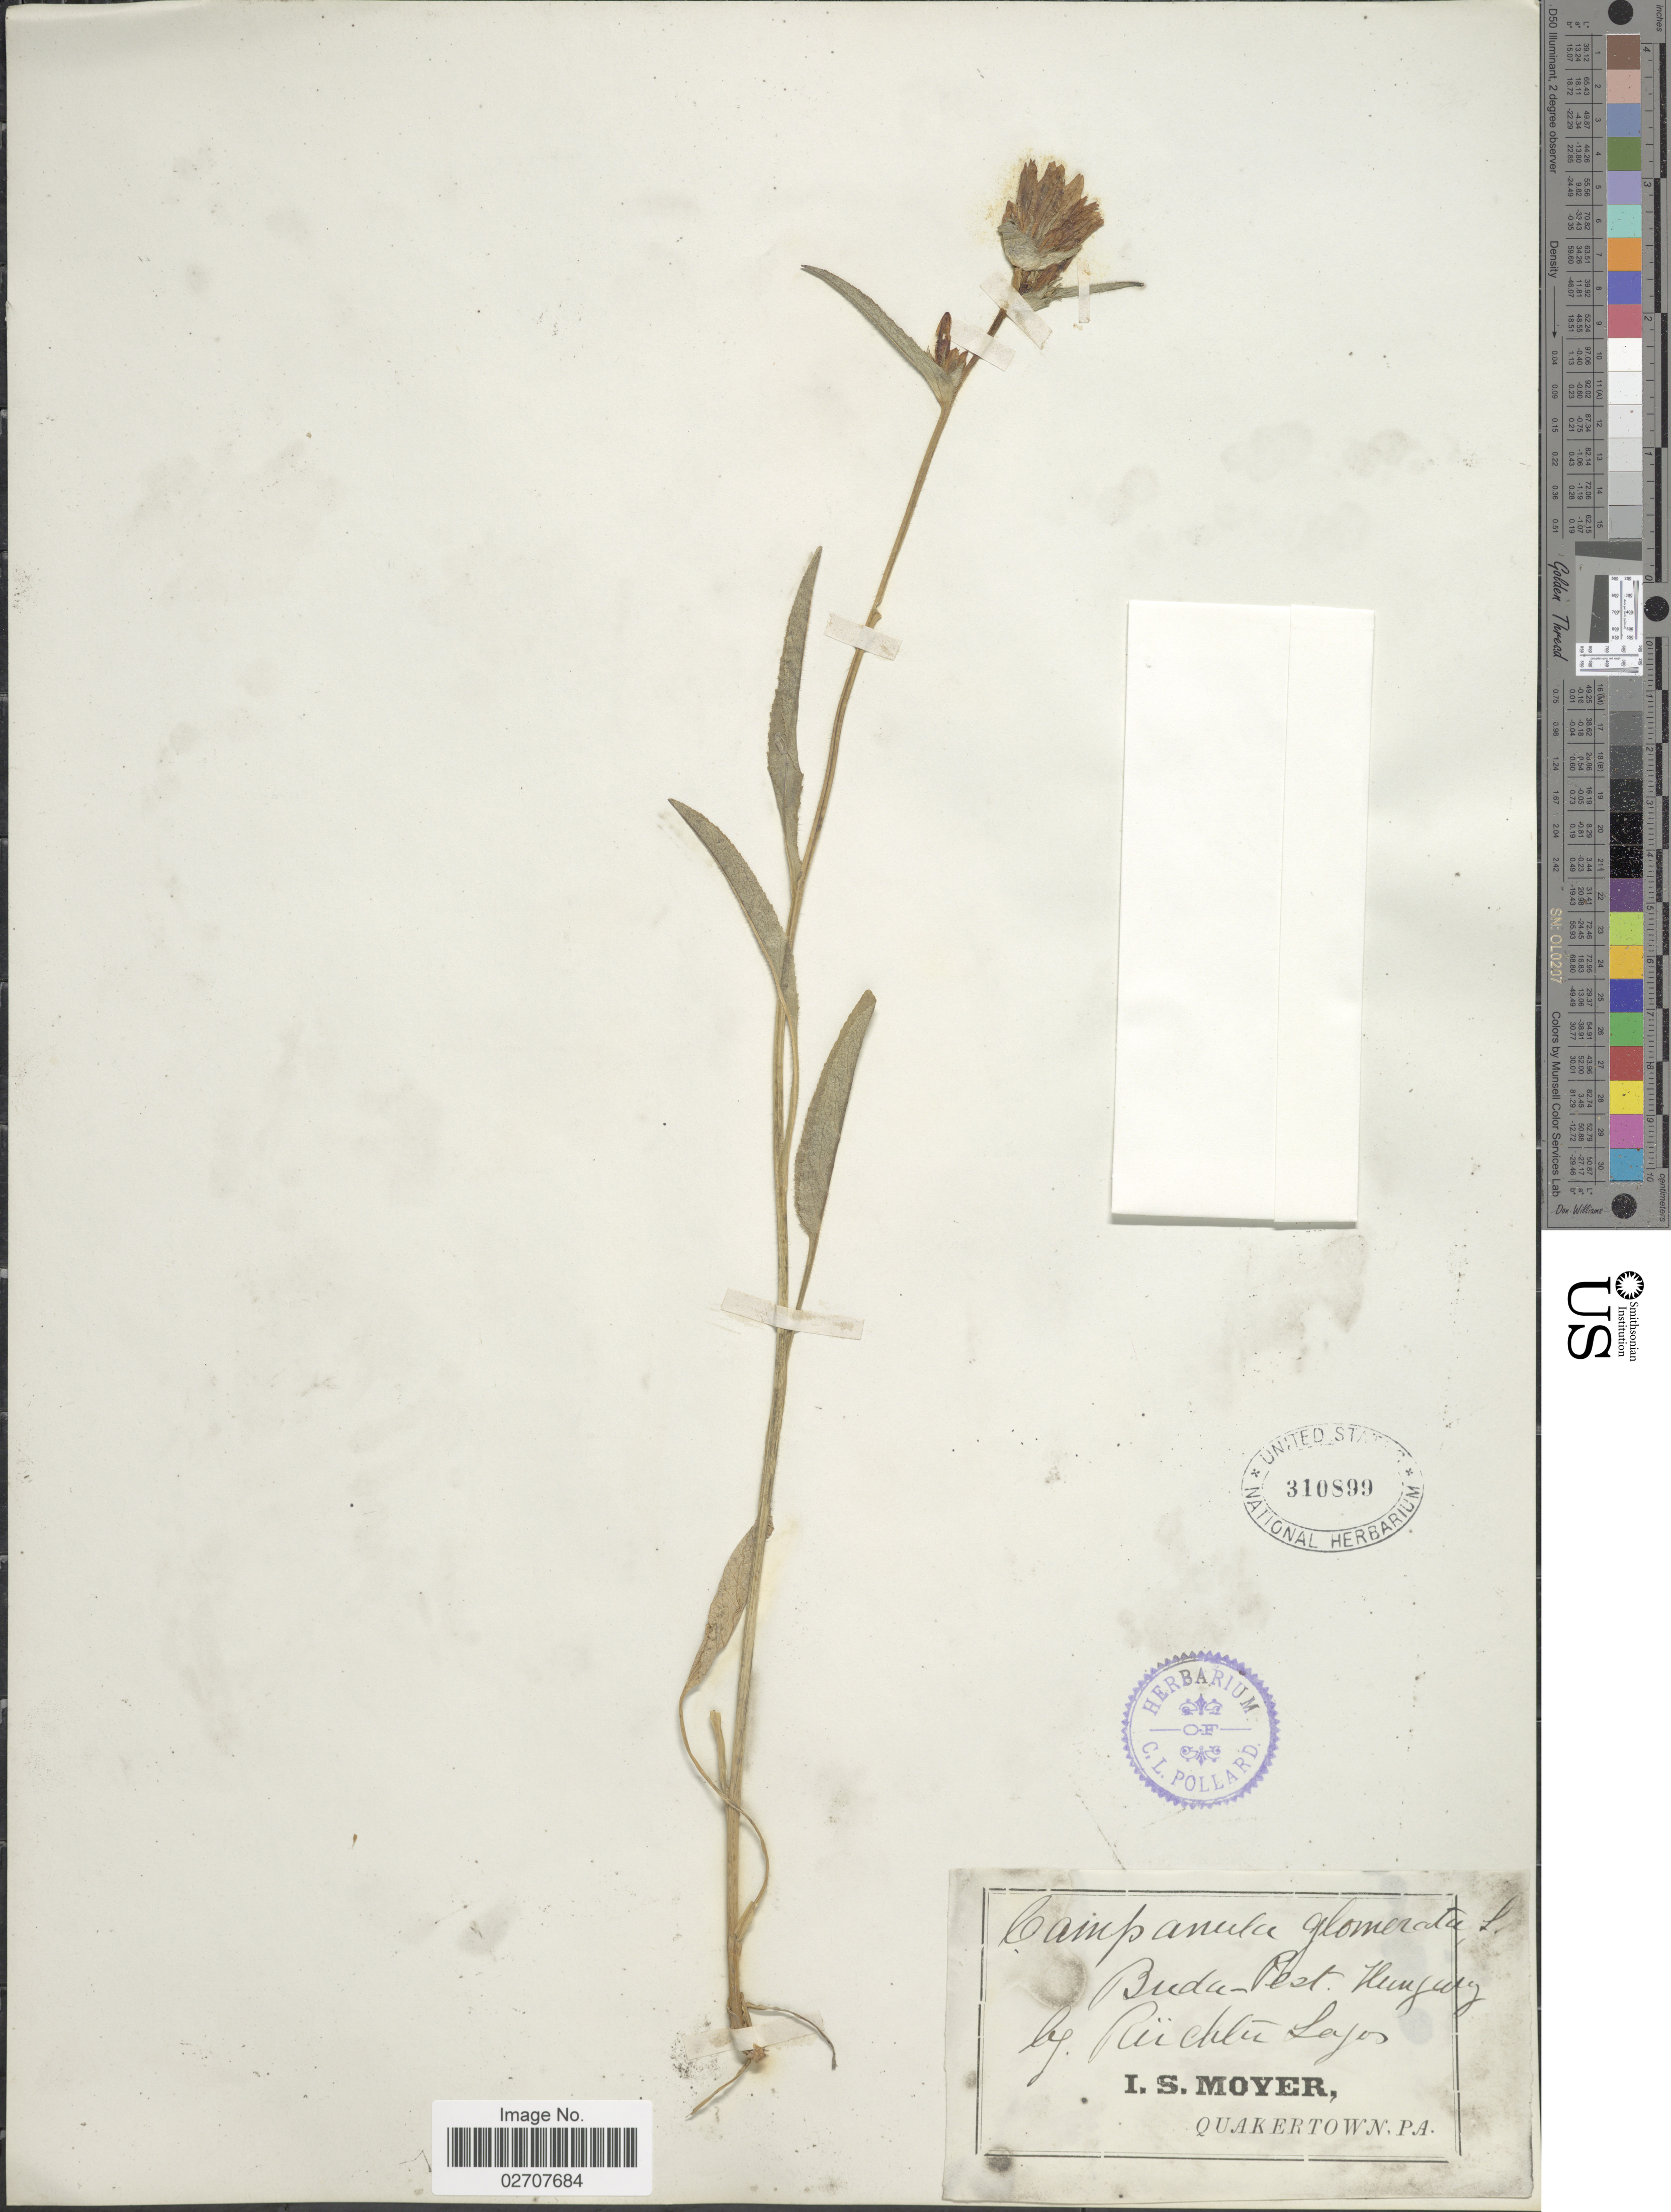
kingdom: Plantae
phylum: Tracheophyta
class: Magnoliopsida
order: Asterales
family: Campanulaceae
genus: Campanula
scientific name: Campanula glomerata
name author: L.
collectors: R. Lajos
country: Hungary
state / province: Budapest, Capital District of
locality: Budapest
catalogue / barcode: US 310899